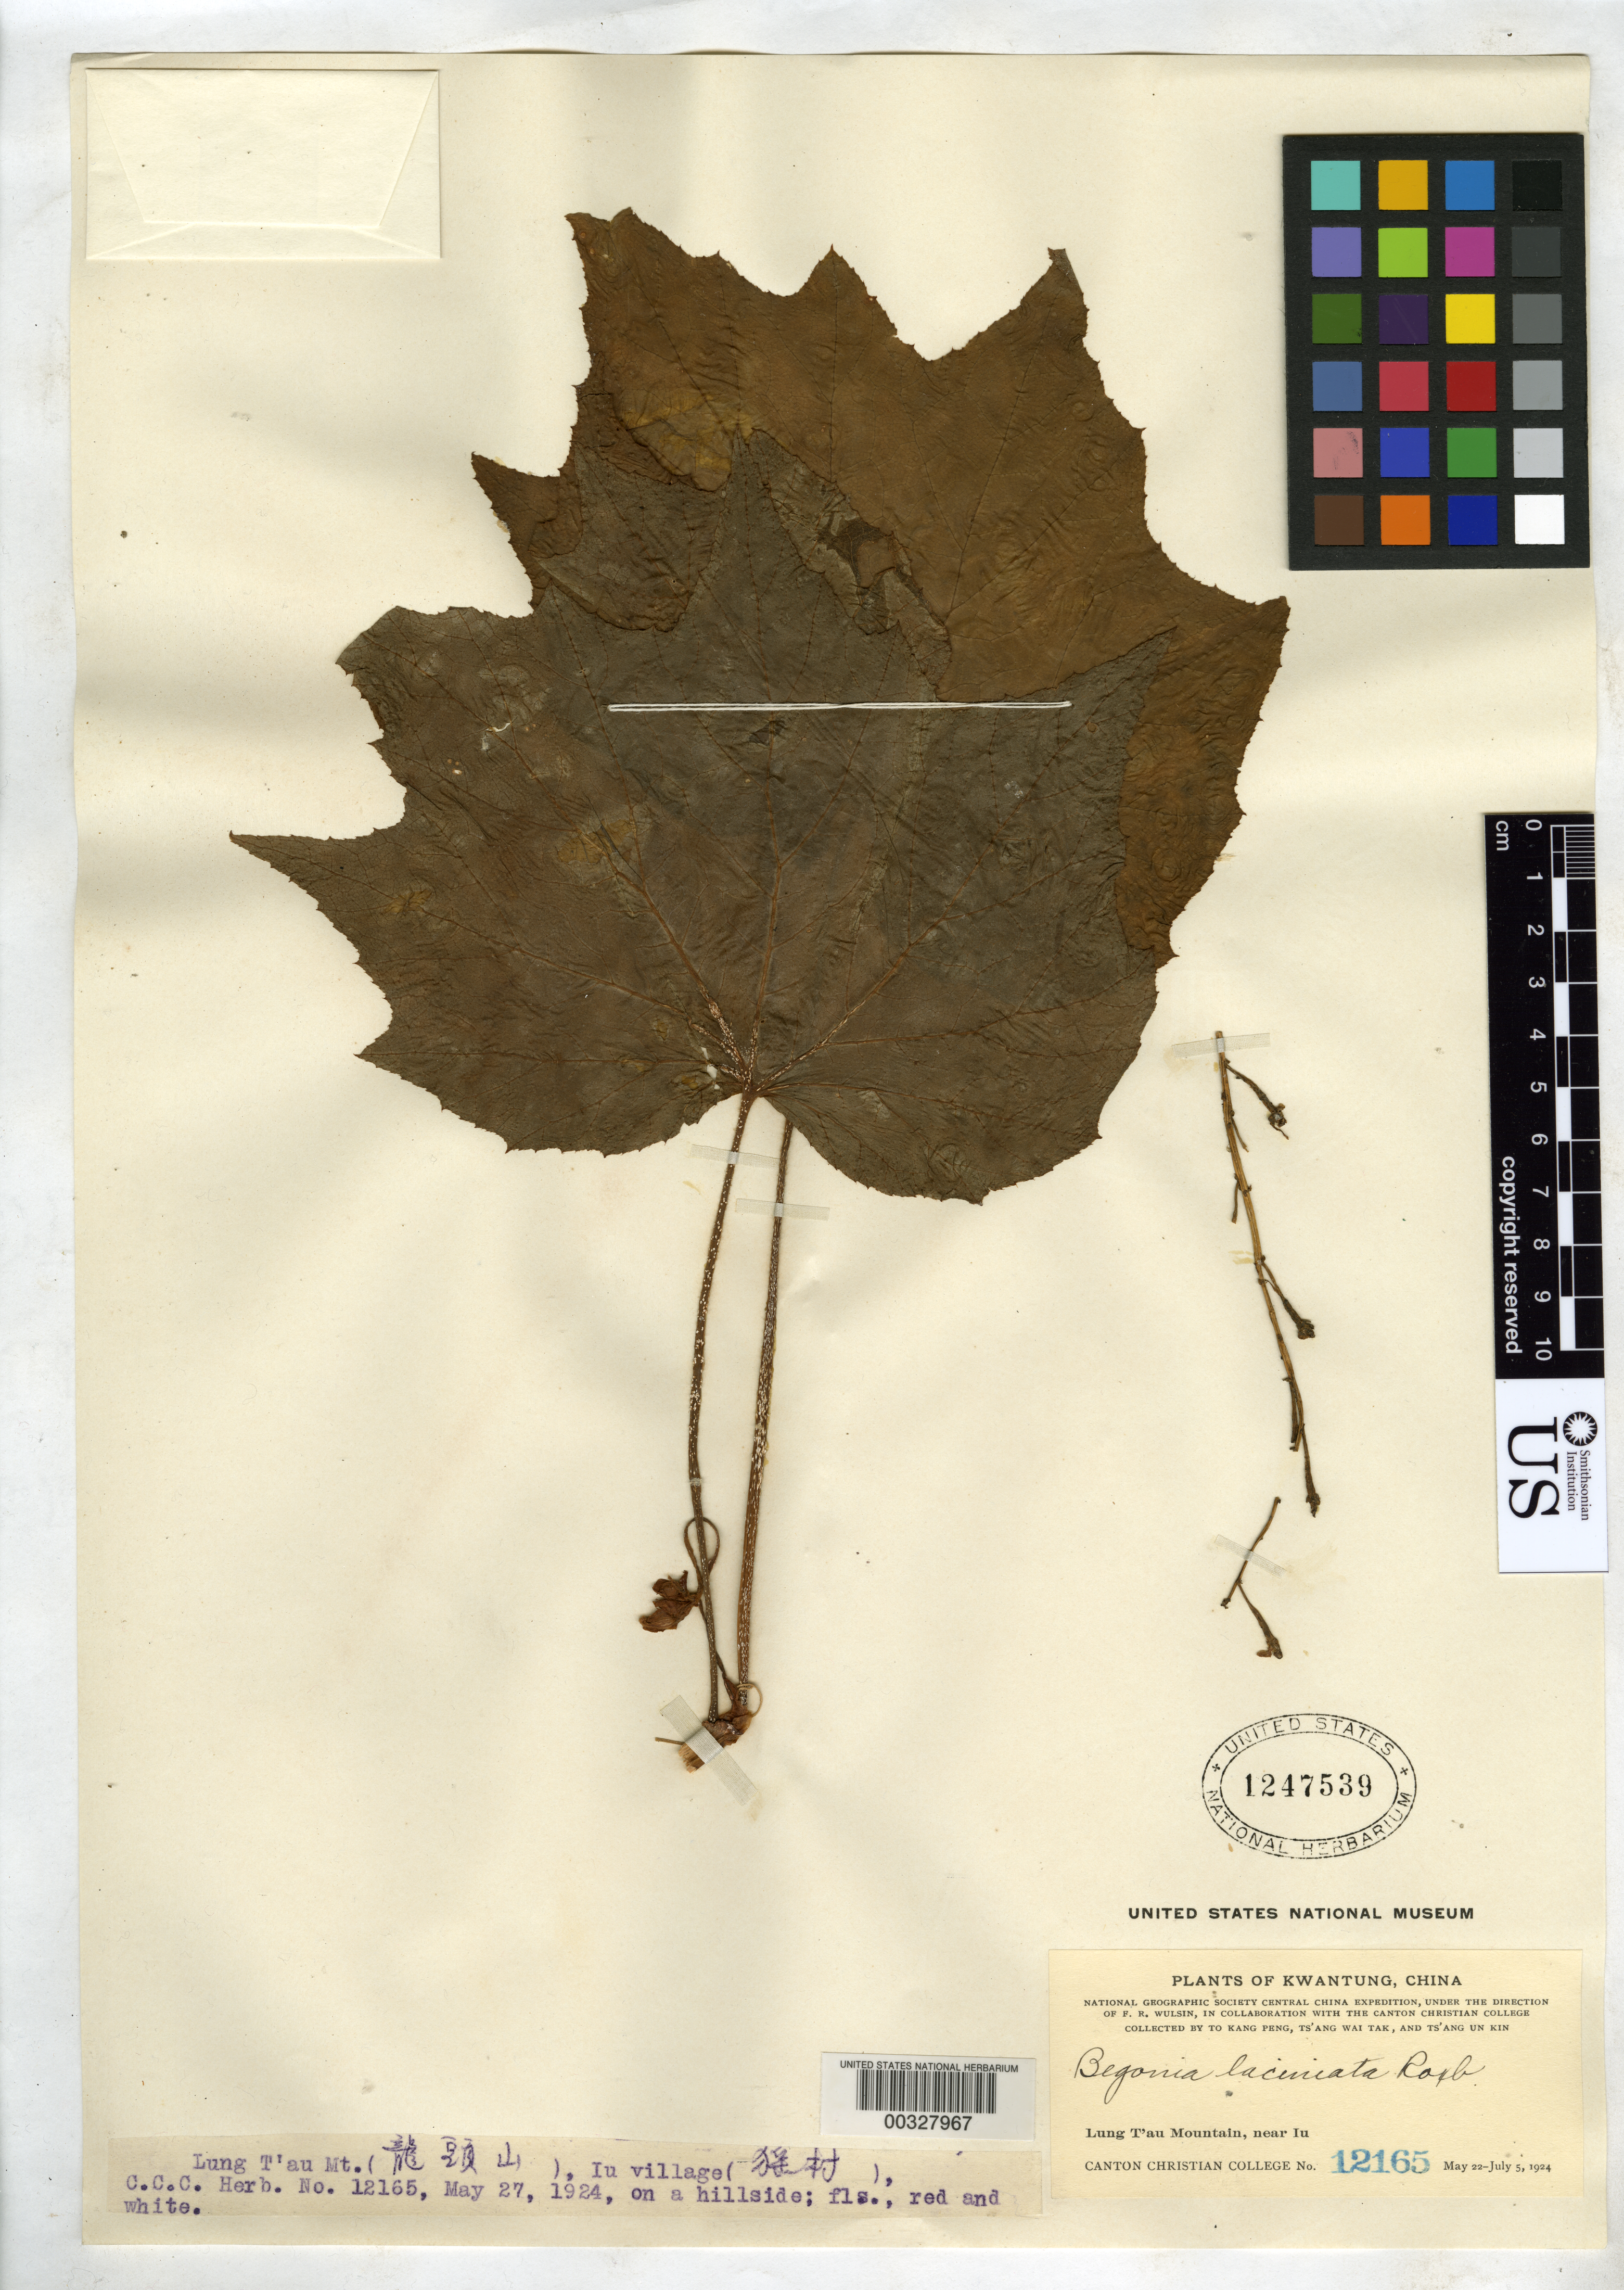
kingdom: Plantae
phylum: Tracheophyta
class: Magnoliopsida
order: Cucurbitales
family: Begoniaceae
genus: Begonia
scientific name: Begonia palmata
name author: D. Don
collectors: Canton Christian College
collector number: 12165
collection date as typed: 22 May 1924 to 05 Jul 1924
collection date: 1924-05-22/1924-07-05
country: China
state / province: Guangdong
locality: Lung t'au mountain, near iu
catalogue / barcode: US 1247539